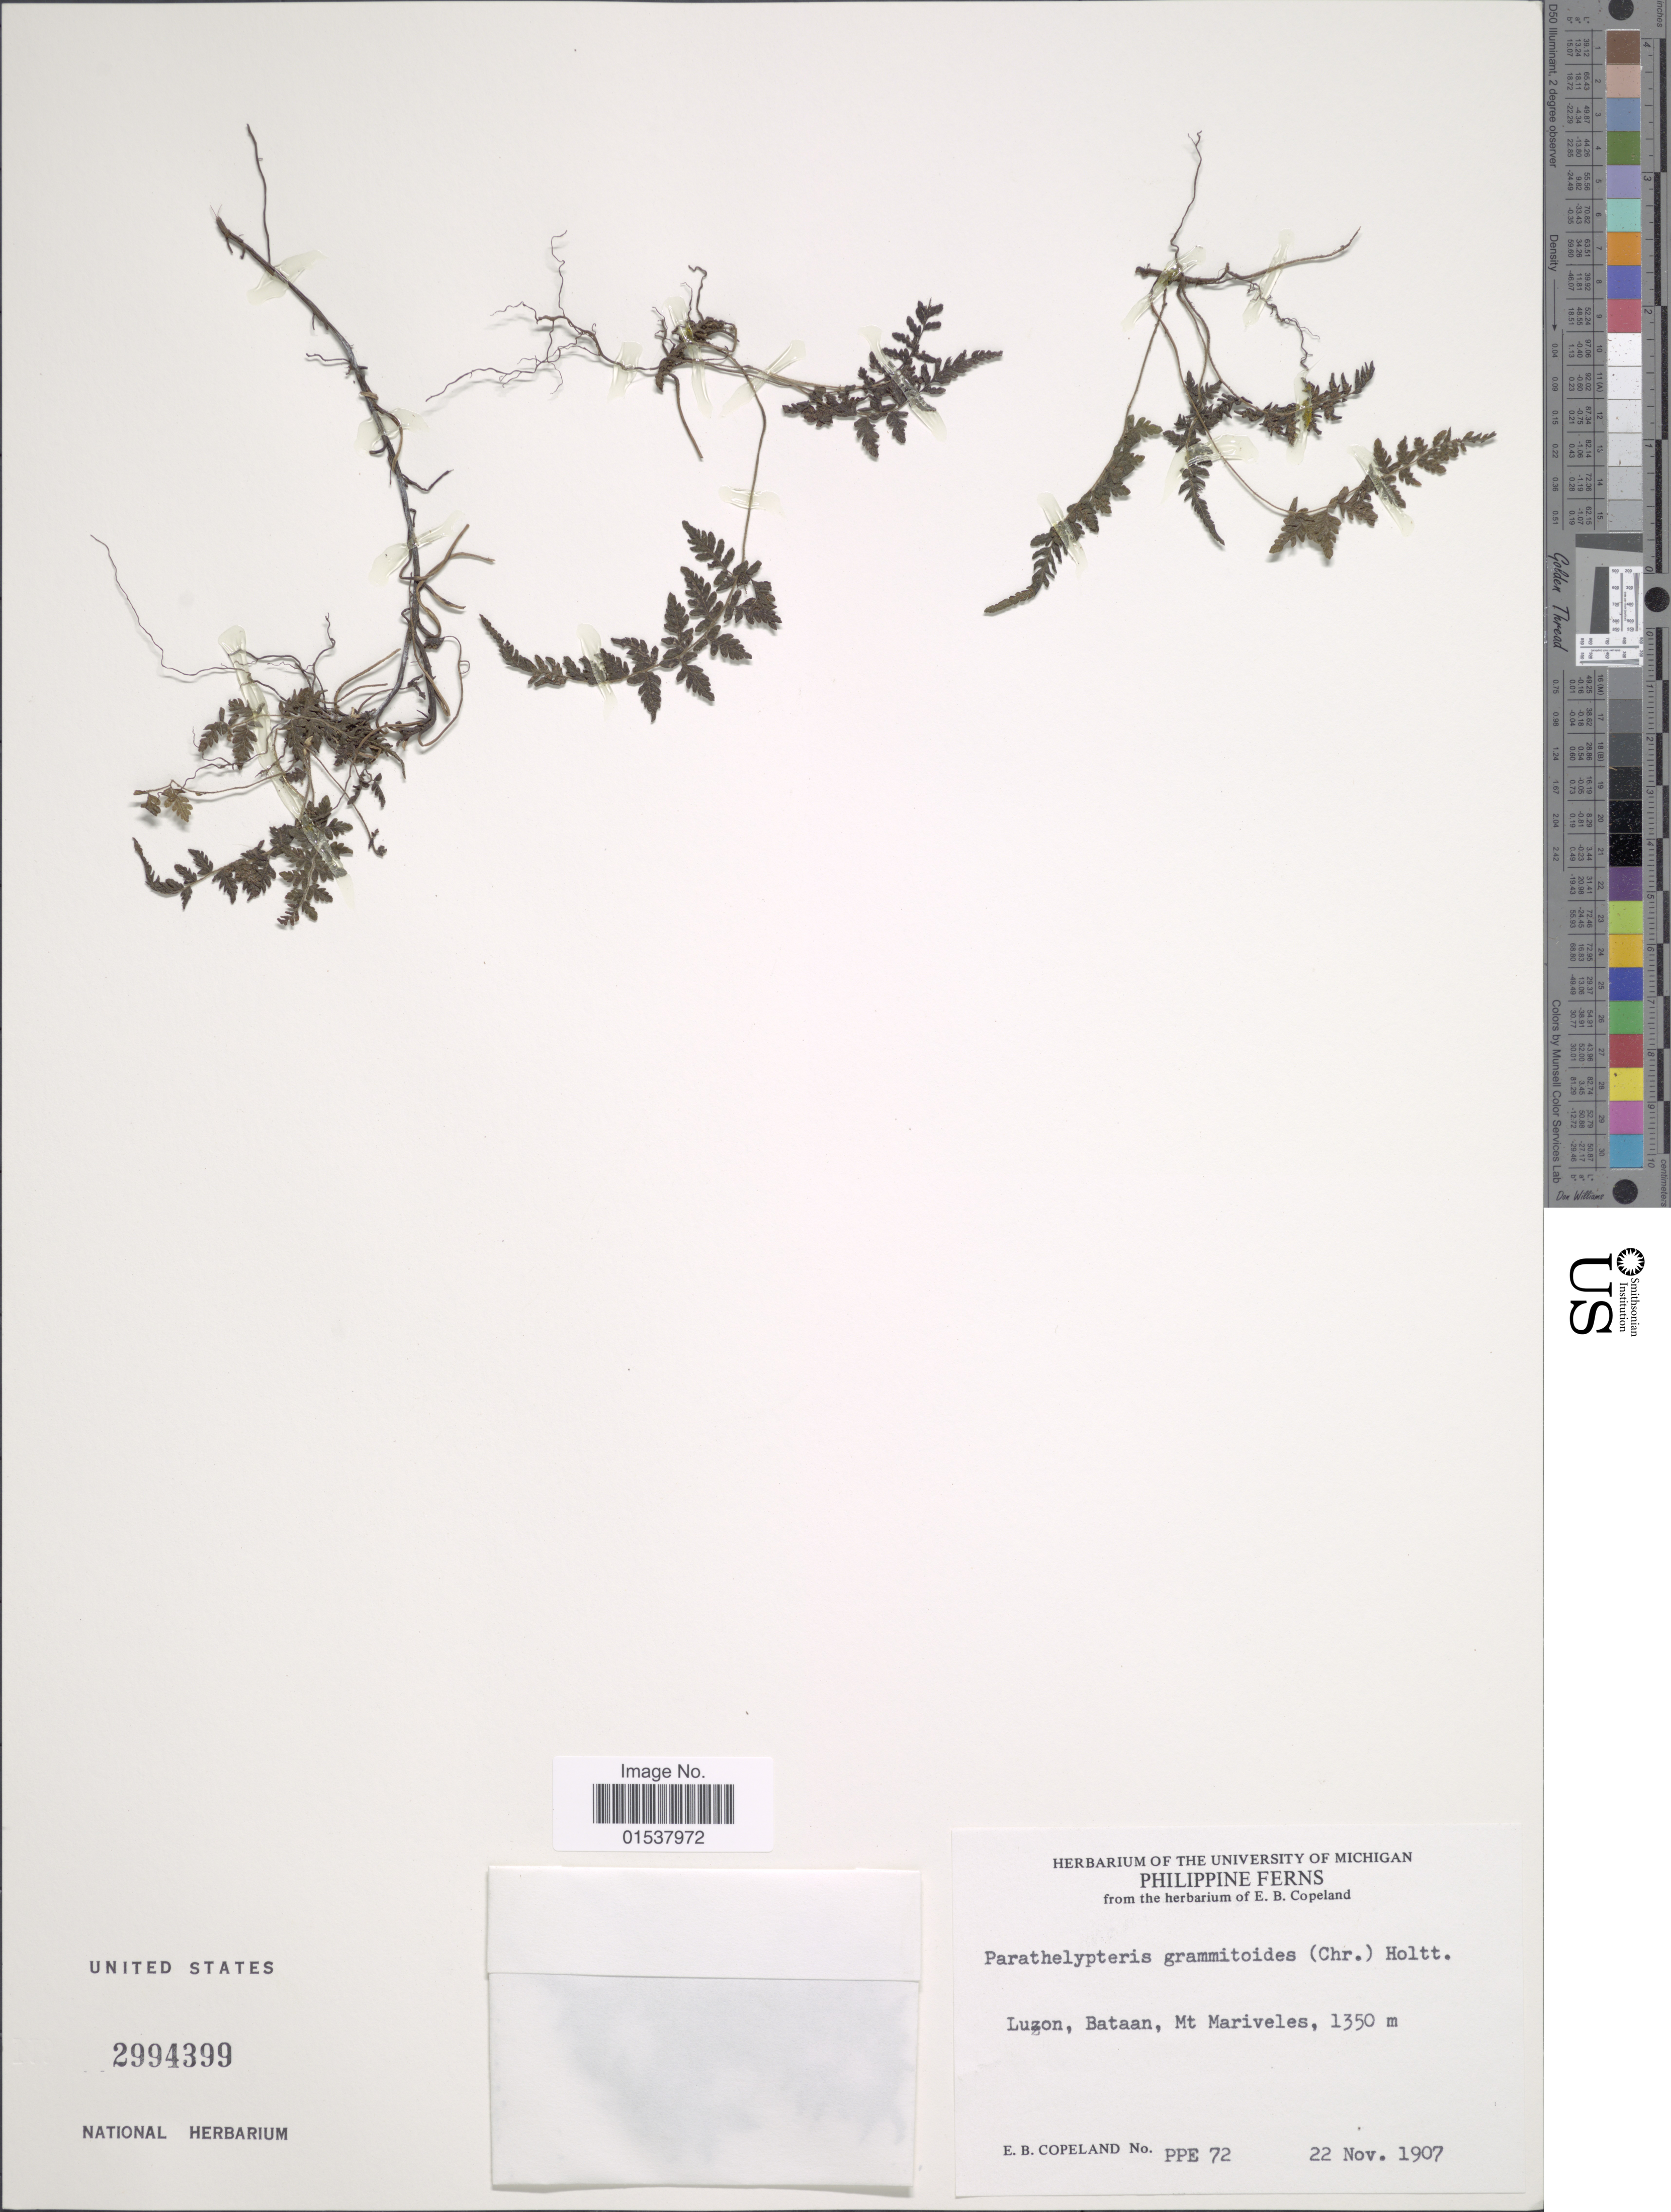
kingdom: Plantae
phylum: Tracheophyta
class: Polypodiopsida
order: Polypodiales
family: Thelypteridaceae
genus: Parathelypteris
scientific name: Parathelypteris grammitoides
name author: (Christ) Ching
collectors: E. B. Copeland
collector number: PPE72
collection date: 1907-11-22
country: Philippines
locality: Luzon, Bataan, Mt. Mariveles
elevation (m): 1350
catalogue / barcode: US 2994399